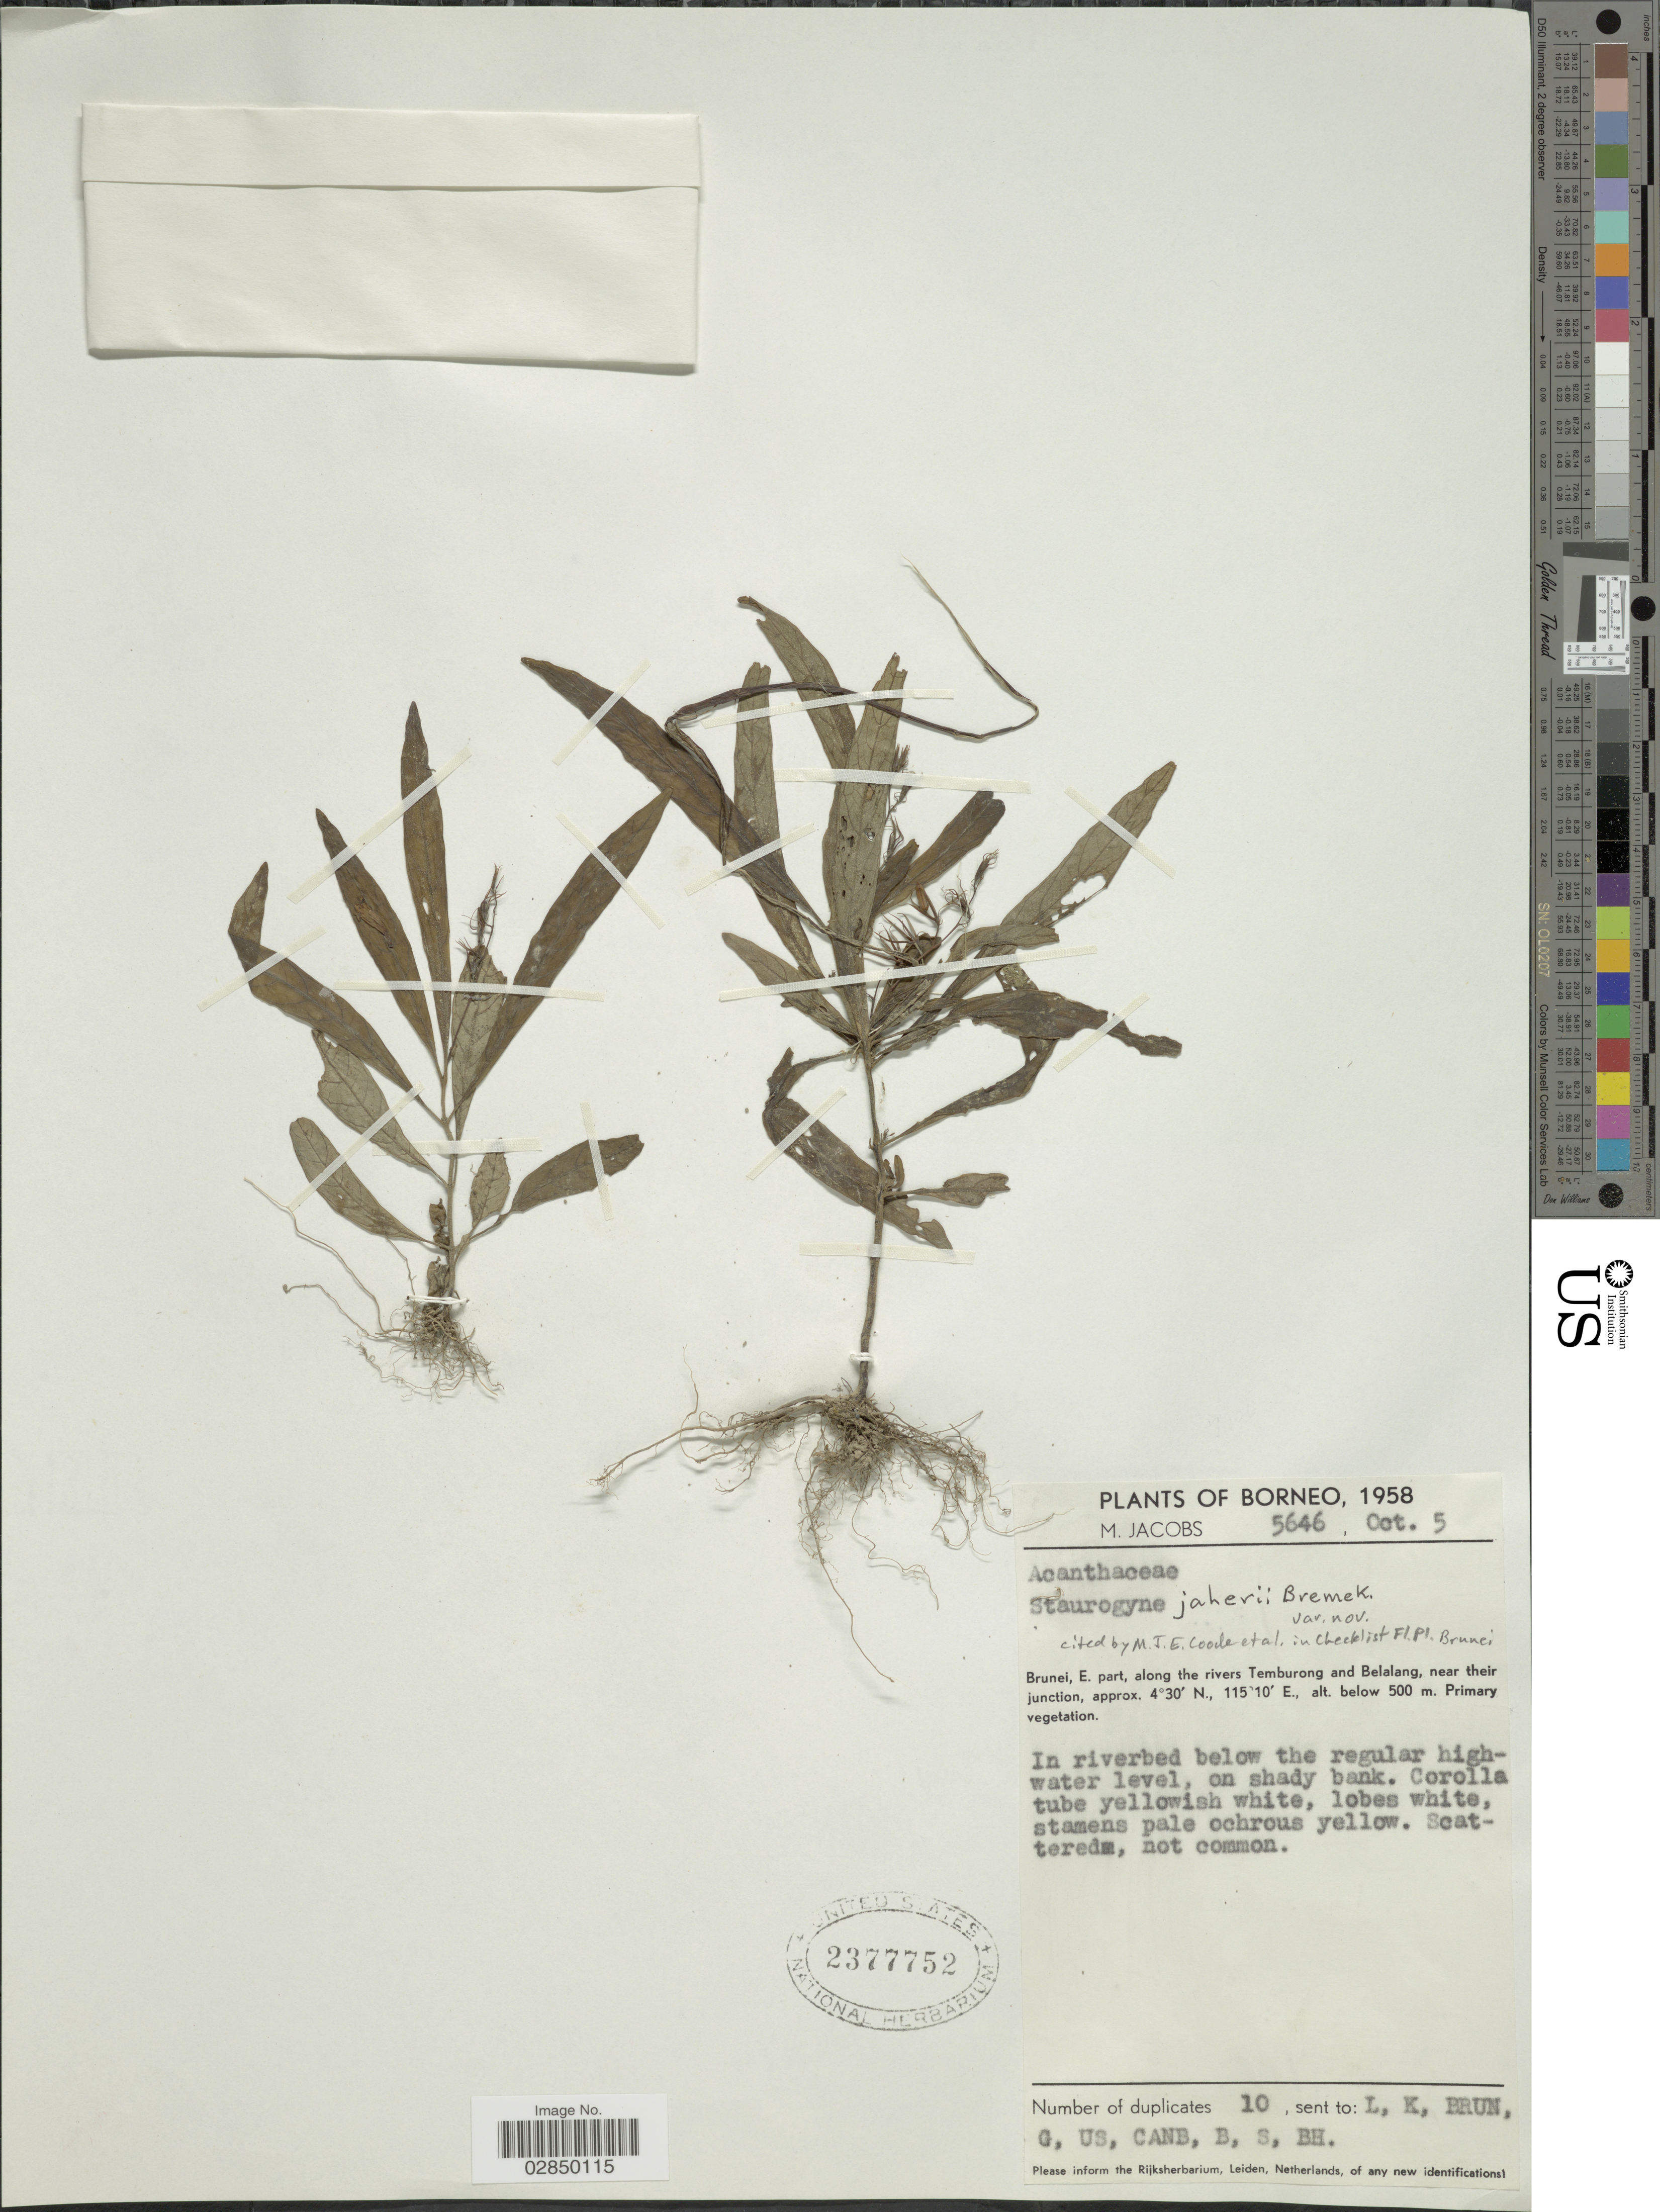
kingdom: Plantae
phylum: Tracheophyta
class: Magnoliopsida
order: Lamiales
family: Acanthaceae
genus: Staurogyne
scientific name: Staurogyne jaheri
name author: Bremek.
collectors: M. Jacobs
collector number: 5646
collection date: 1958-10-05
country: Brunei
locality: Borneo. Brunei, E. part, along the rivers Temburong and Belalang, near their junction.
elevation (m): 500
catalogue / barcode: US 2377752